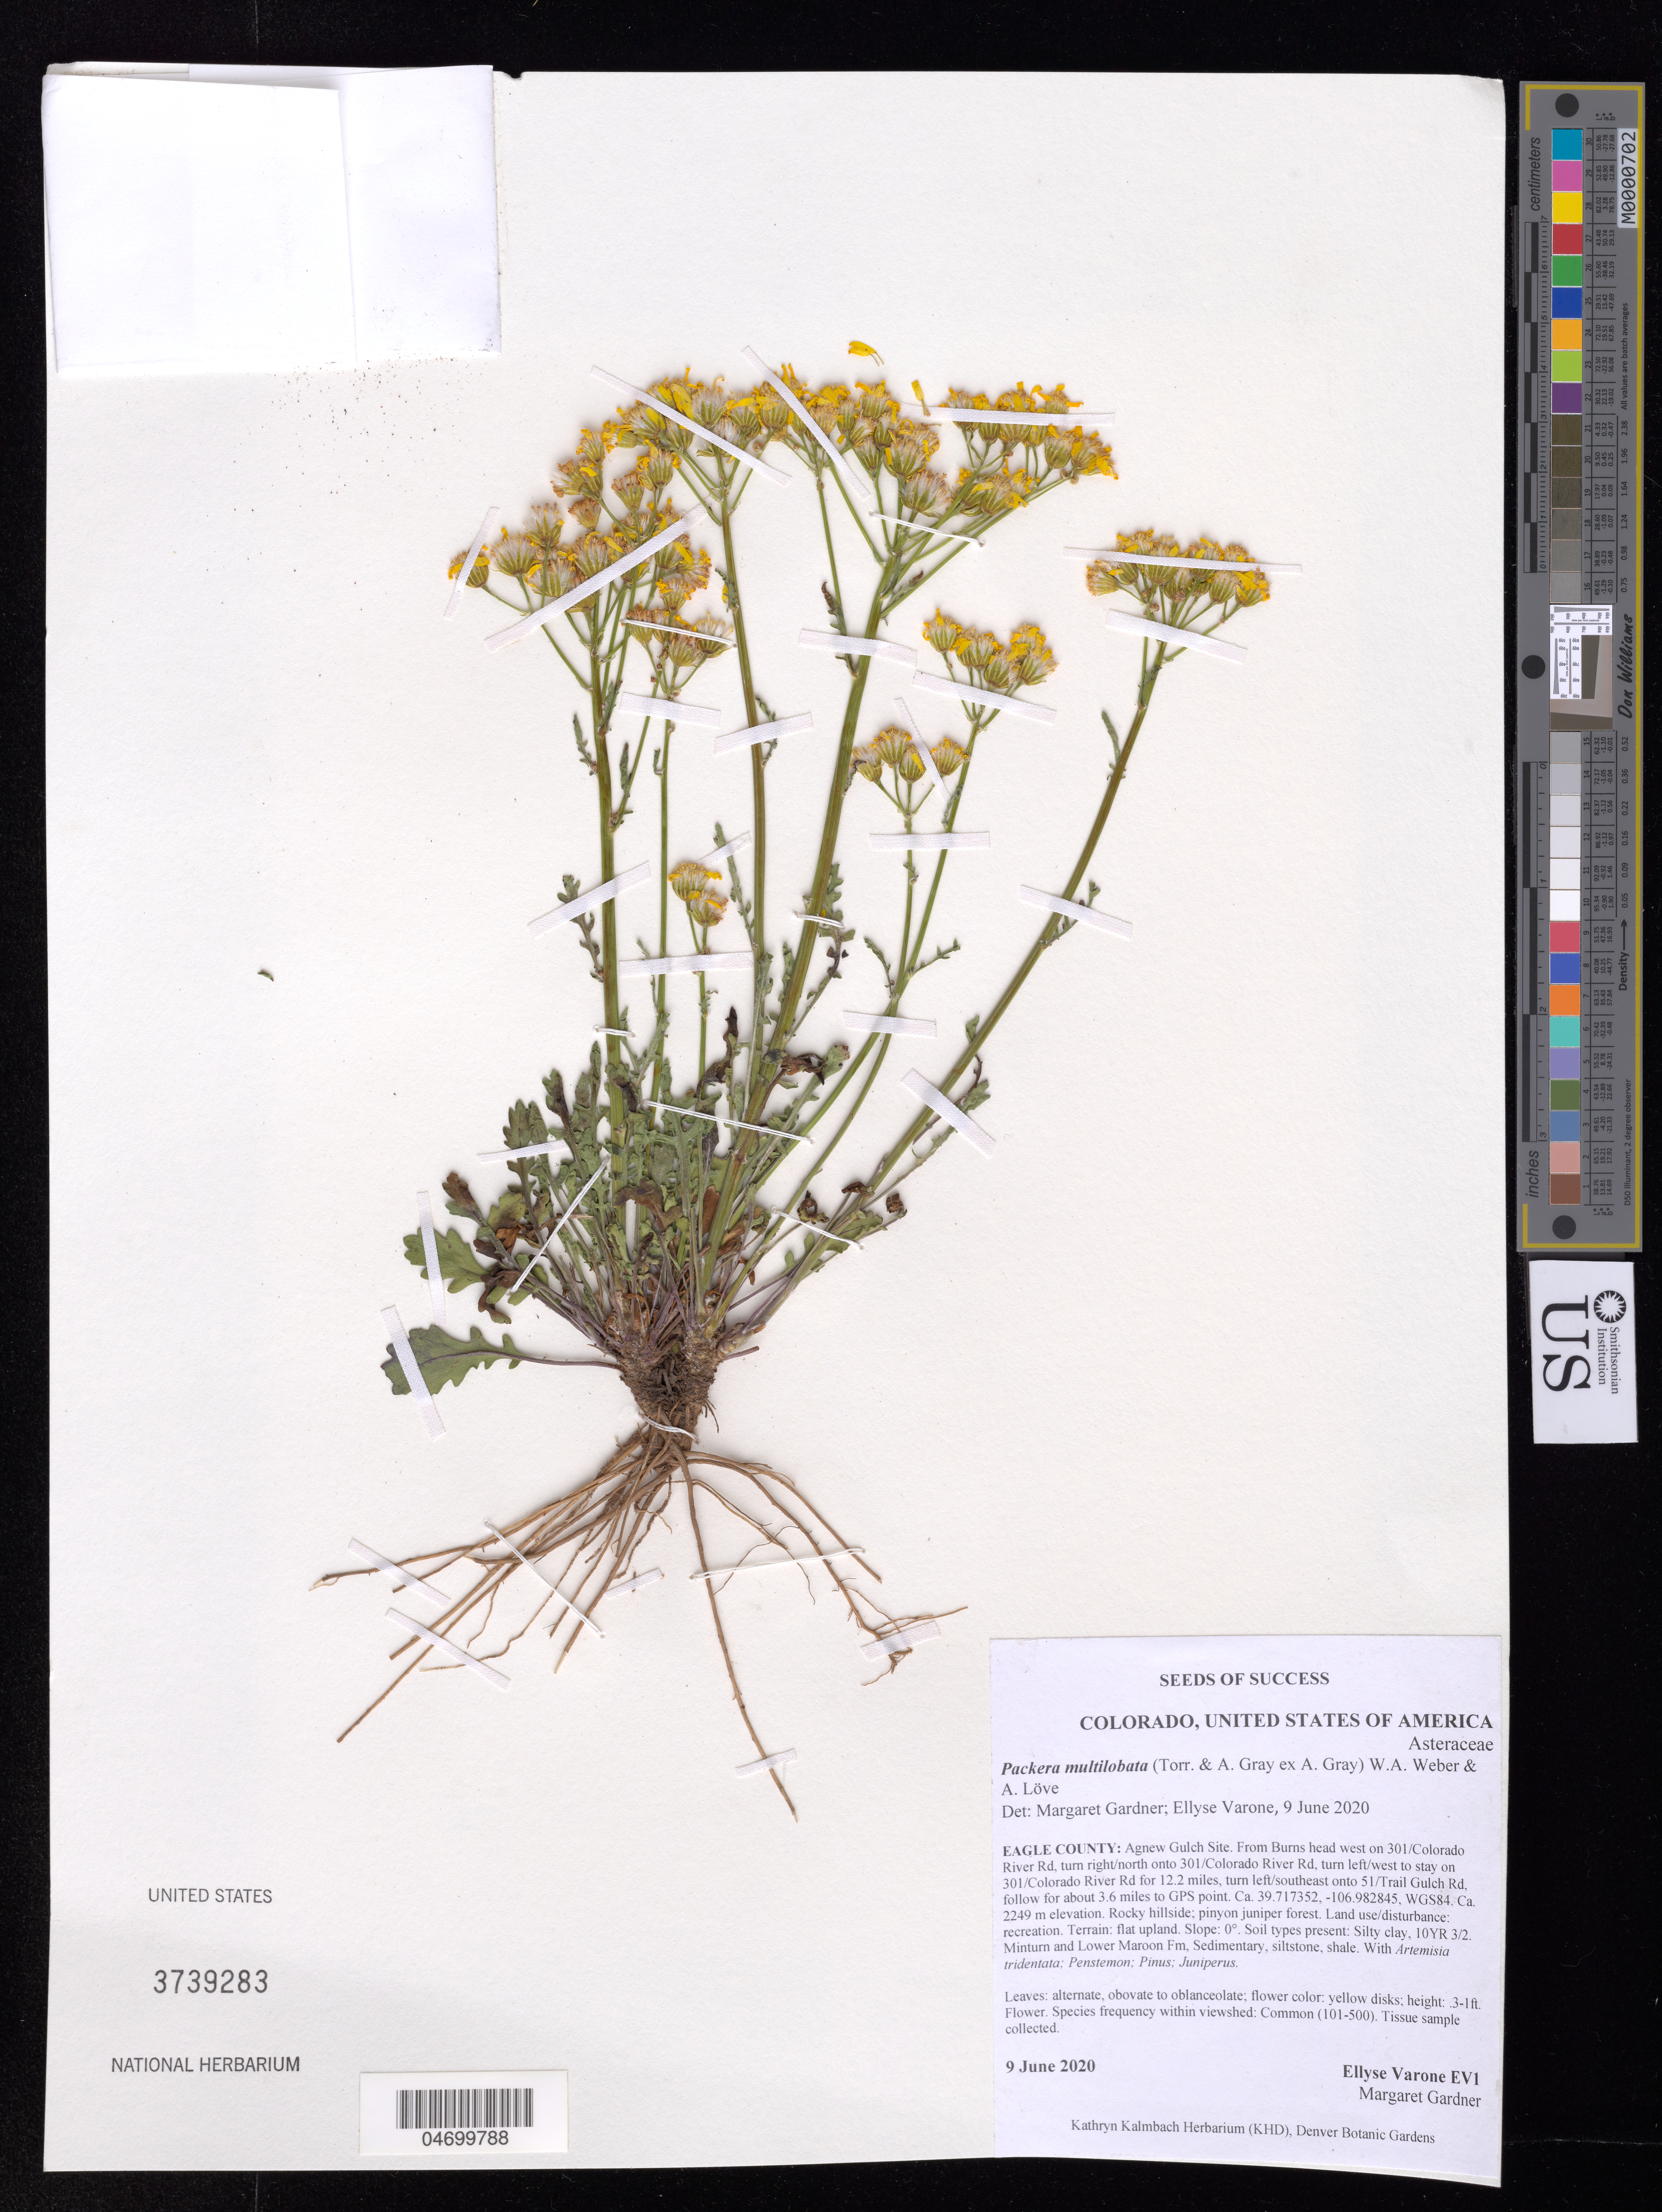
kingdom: Plantae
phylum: Tracheophyta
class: Magnoliopsida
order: Asterales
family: Asteraceae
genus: Packera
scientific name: Packera multilobata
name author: (Torr. & A. Gray) W.A. Weber & Á. Löve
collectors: E. Varone & M. Gardner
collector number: EV1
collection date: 2020-06-09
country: United States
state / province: Colorado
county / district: Eagle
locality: Agnew Gulch Site.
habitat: Rocky hillside. Pinyon juniper forest. Silty clay. With Artemisia tridentata, Pestemon , Pinus, Juniperus.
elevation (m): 2249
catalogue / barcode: US 3739283